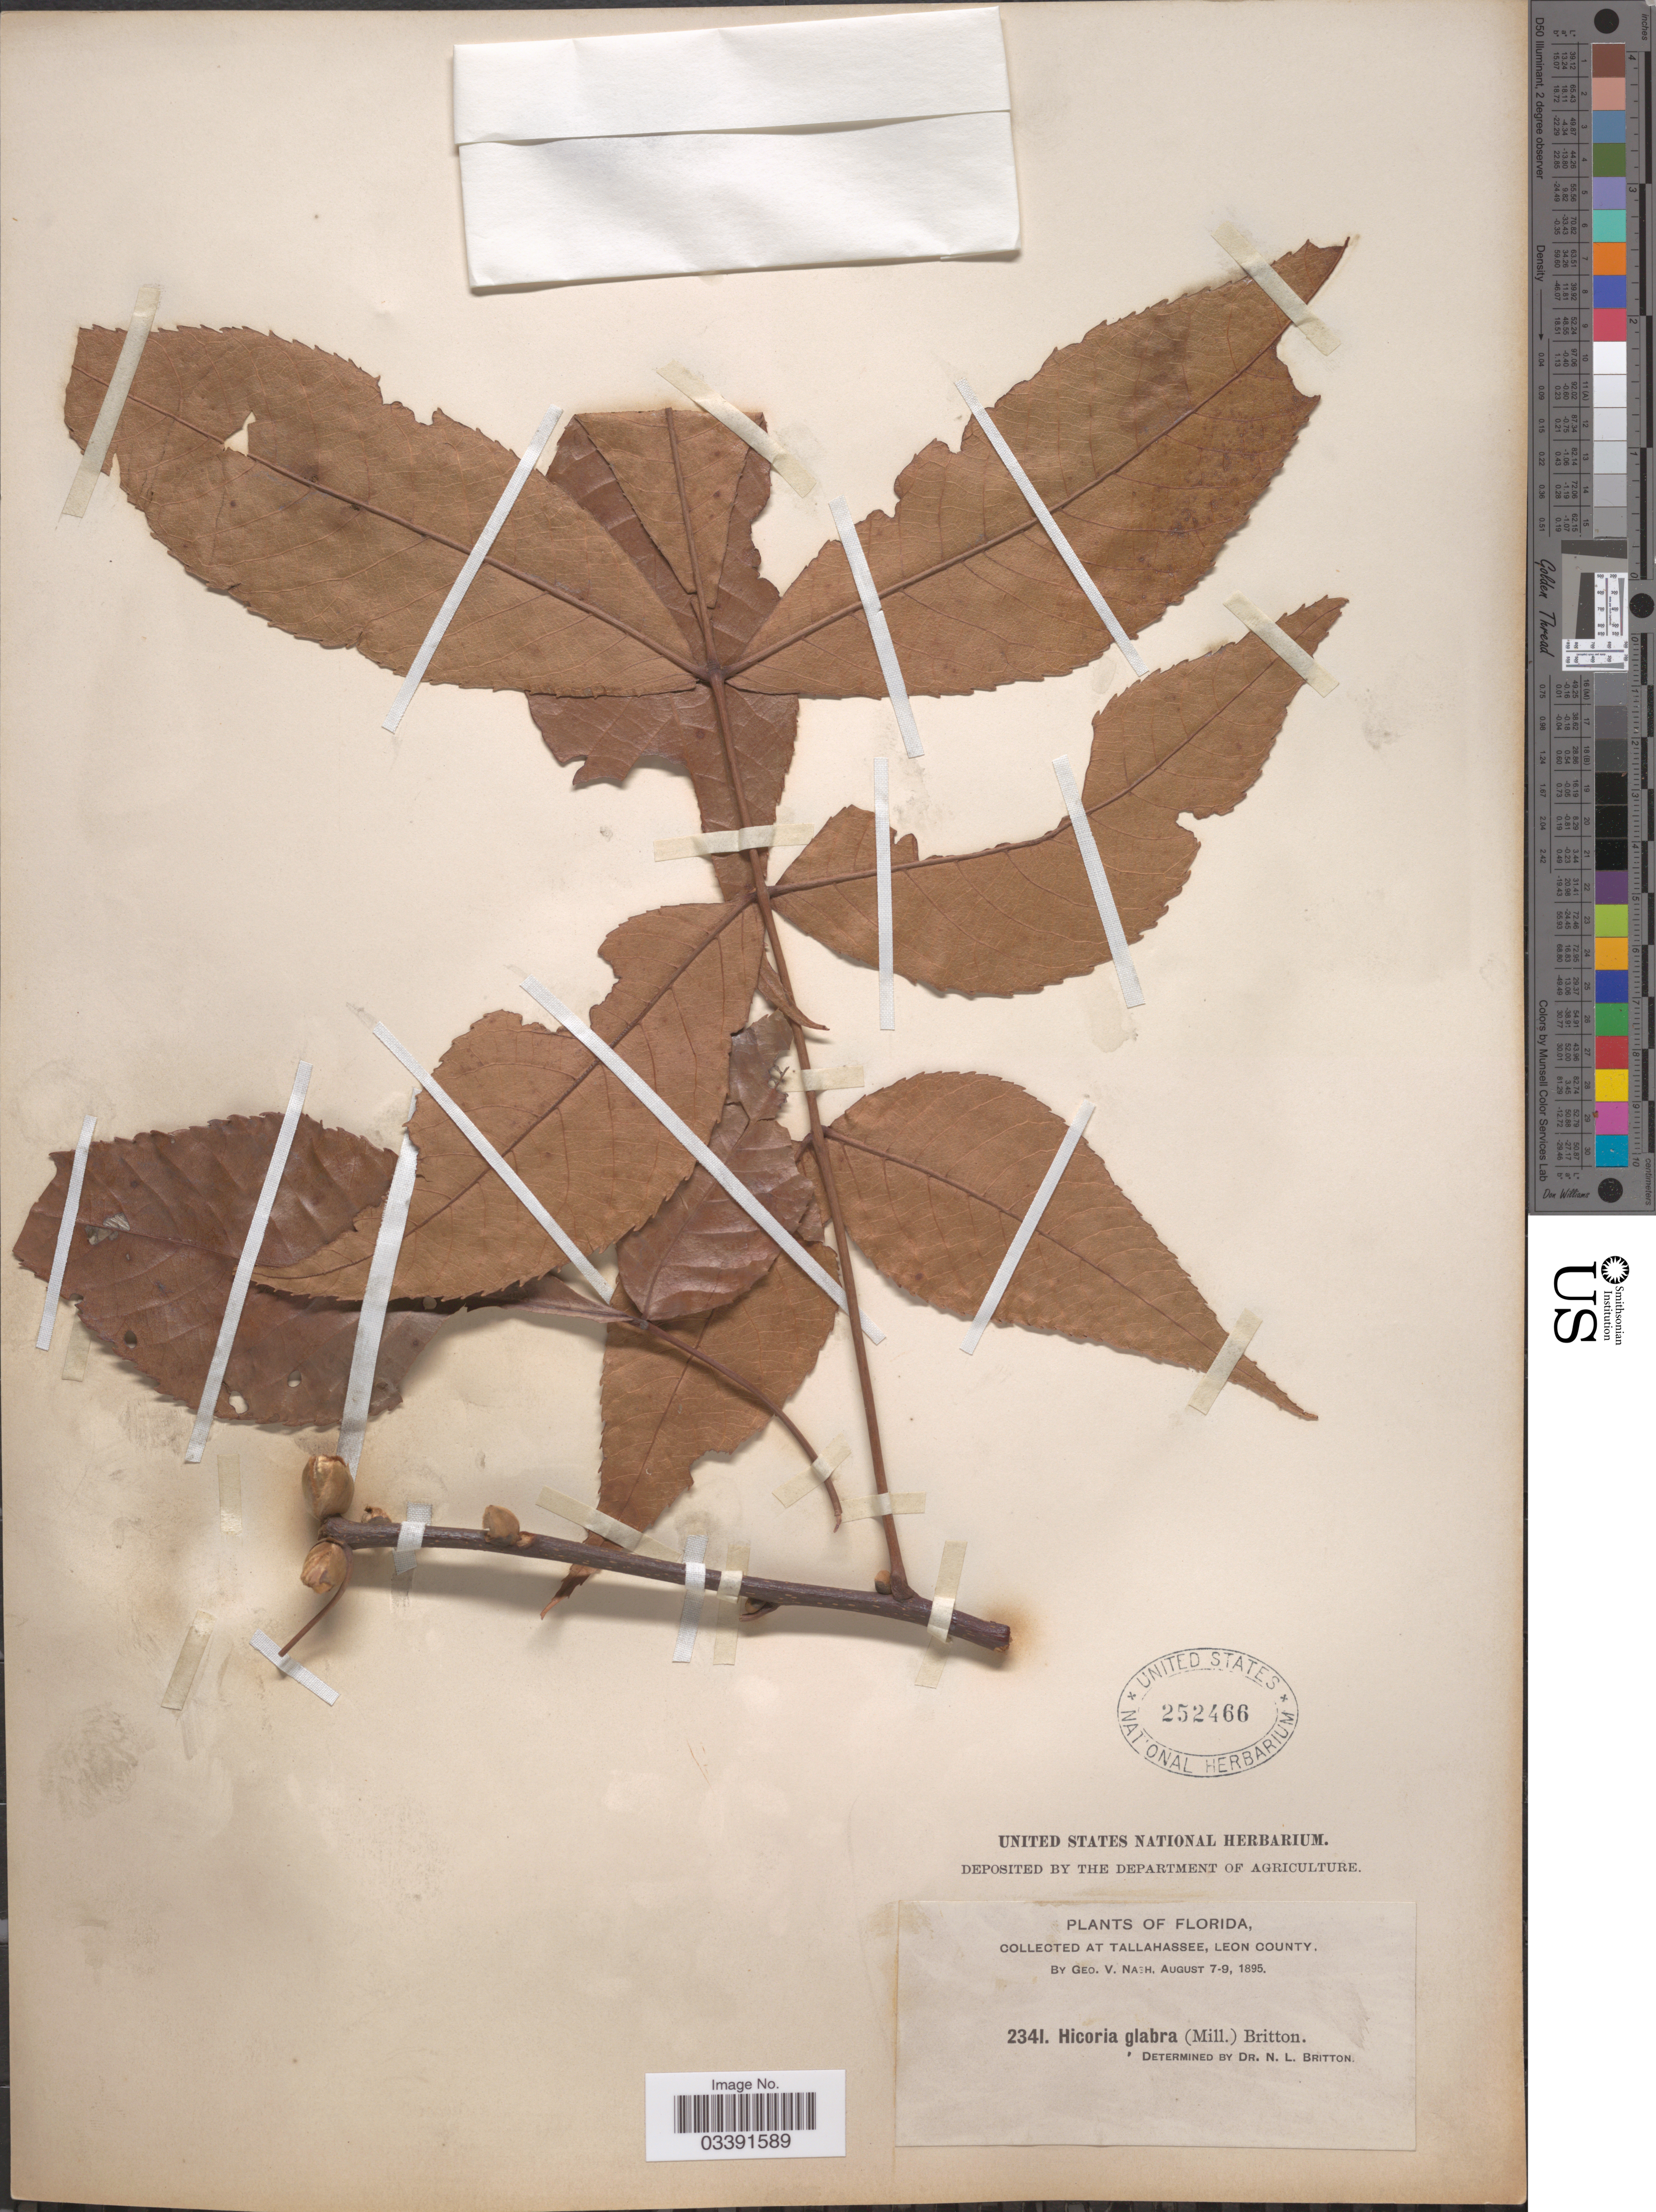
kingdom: Plantae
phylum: Tracheophyta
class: Magnoliopsida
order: Fagales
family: Juglandaceae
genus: Carya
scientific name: Carya glabra var. glabra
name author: (Mill.) Sweet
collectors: G. V. Nash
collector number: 2341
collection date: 1895-08-07/1895-08-09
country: United States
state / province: Florida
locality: Tallahassee, Leon County.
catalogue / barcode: US 252466